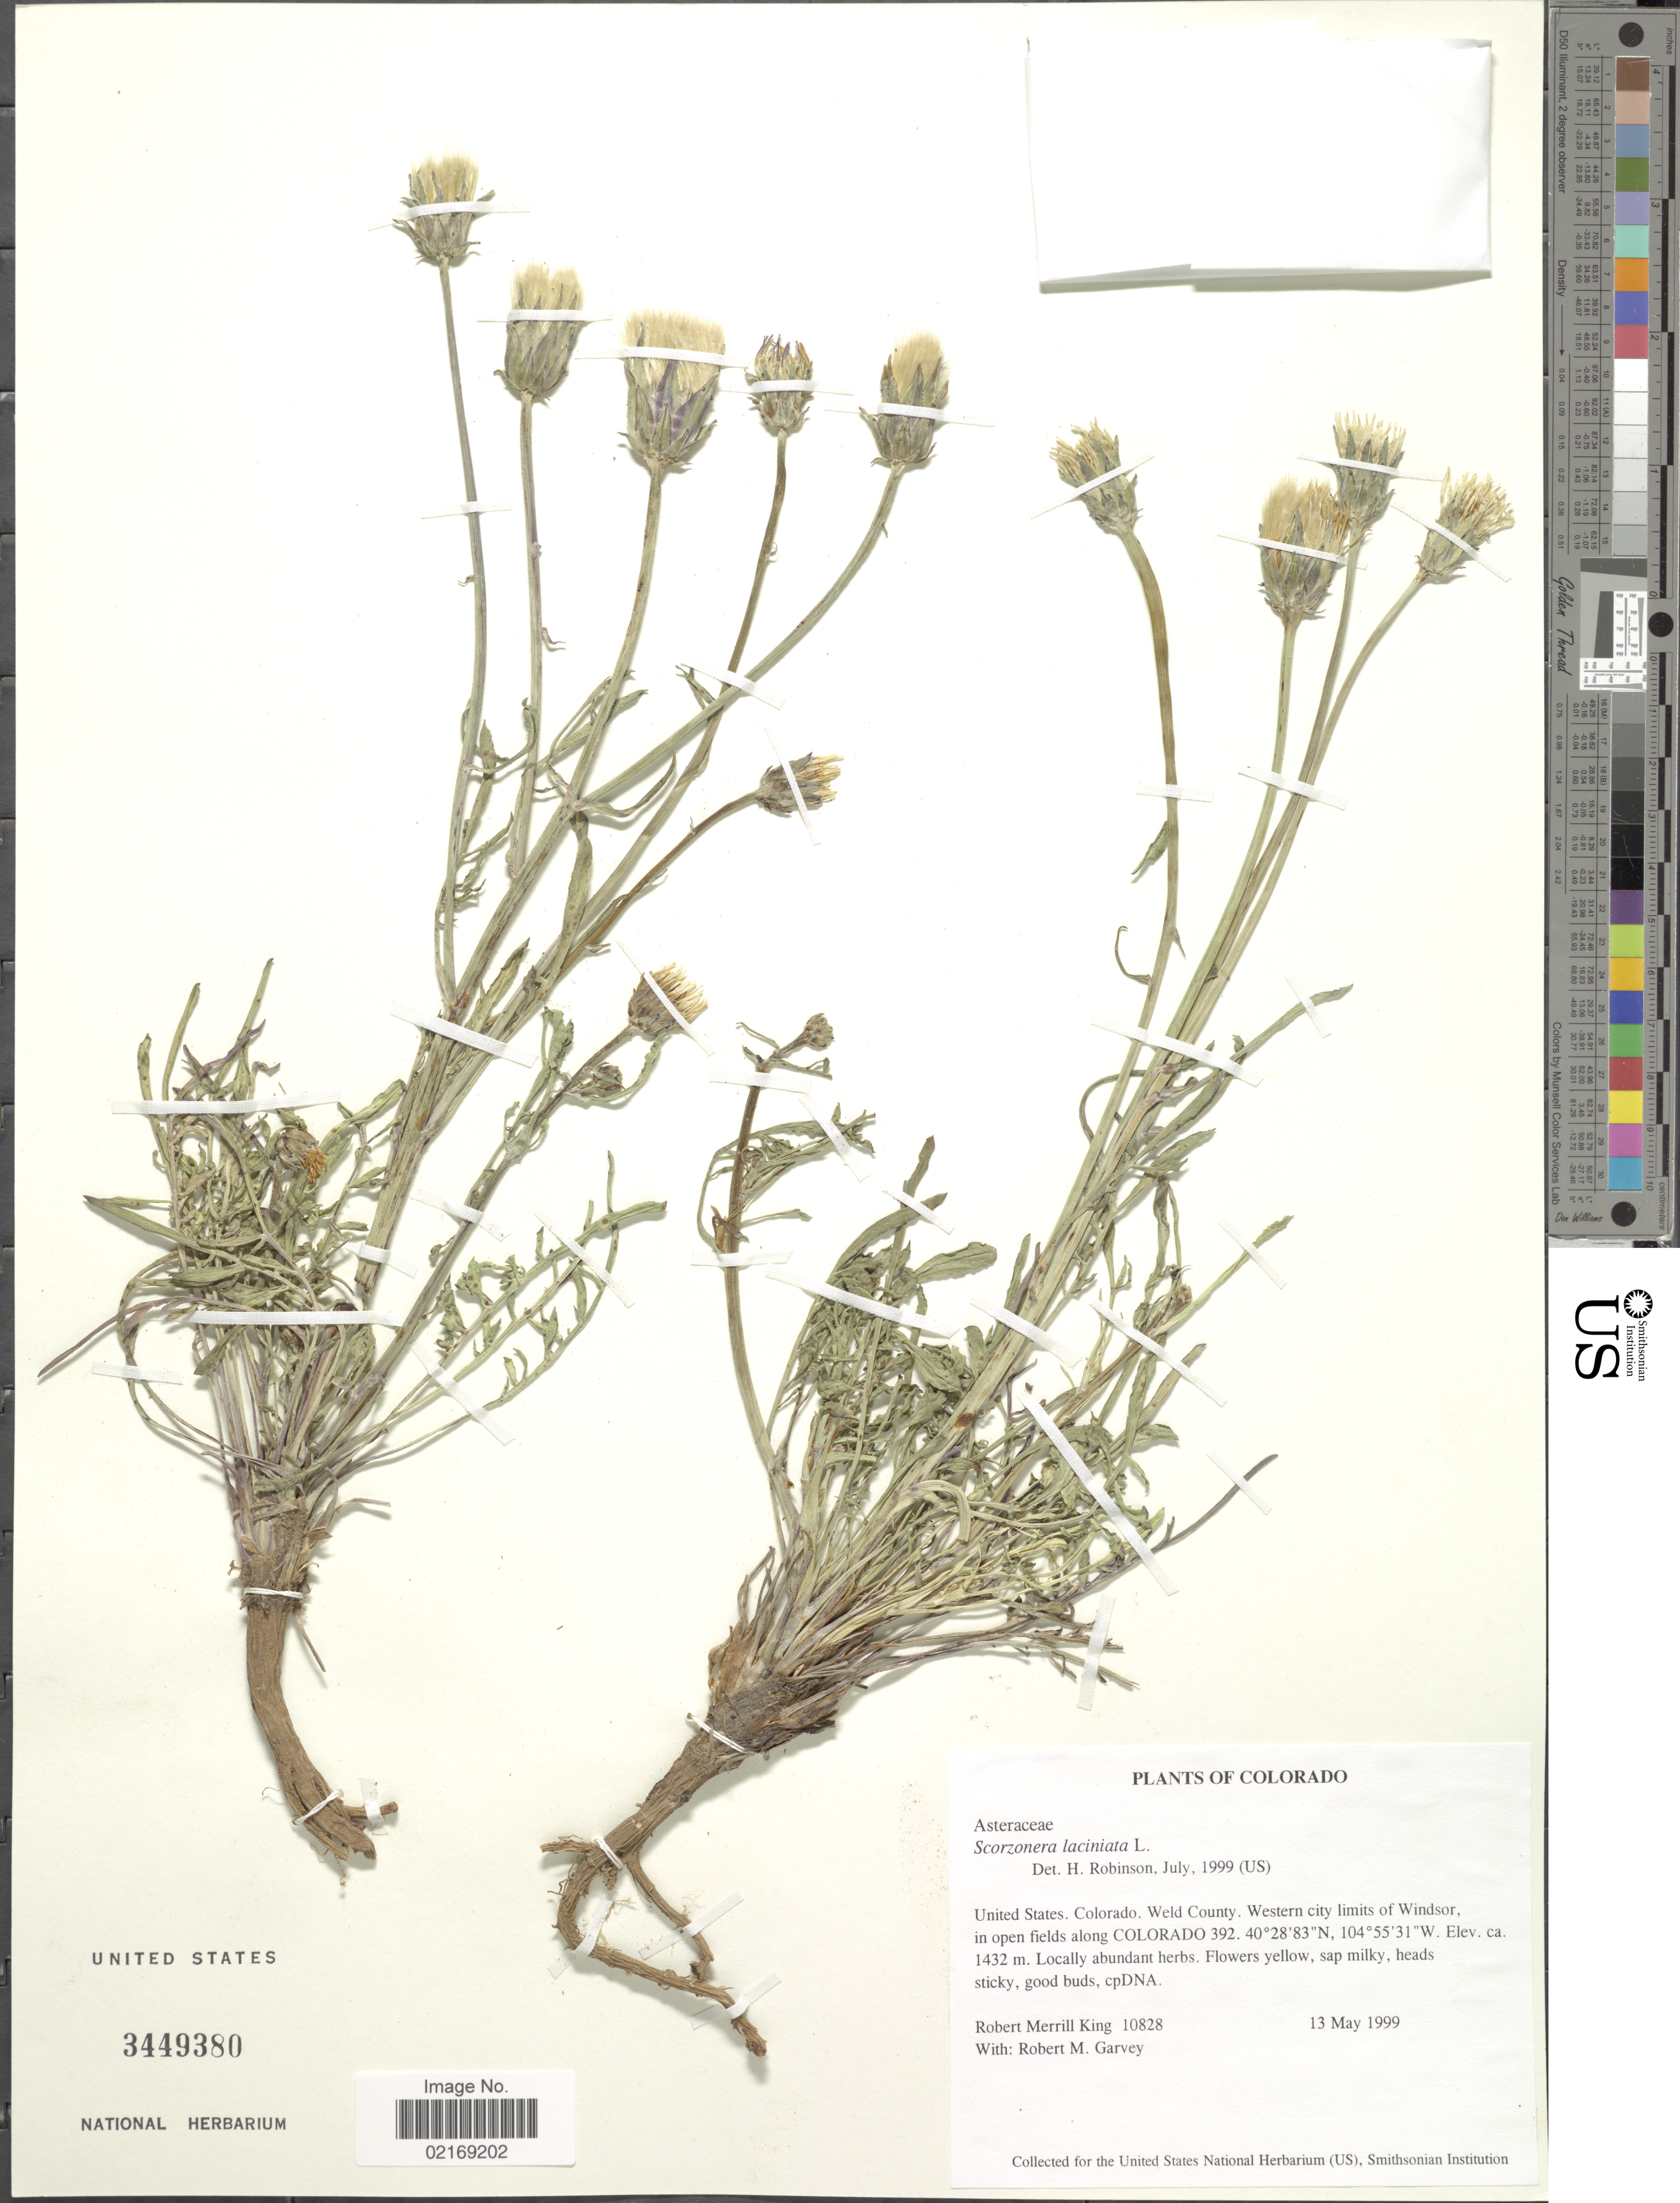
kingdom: Plantae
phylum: Tracheophyta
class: Magnoliopsida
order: Asterales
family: Asteraceae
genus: Scorzonera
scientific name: Scorzonera laciniata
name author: L.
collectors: R. M. King & R. Garvey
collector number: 10828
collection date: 1999-05-13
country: United States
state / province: Colorado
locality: Weld County, Western city limits of Windsor, in open fields along Colorado 392.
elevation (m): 1432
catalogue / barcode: US 3449380